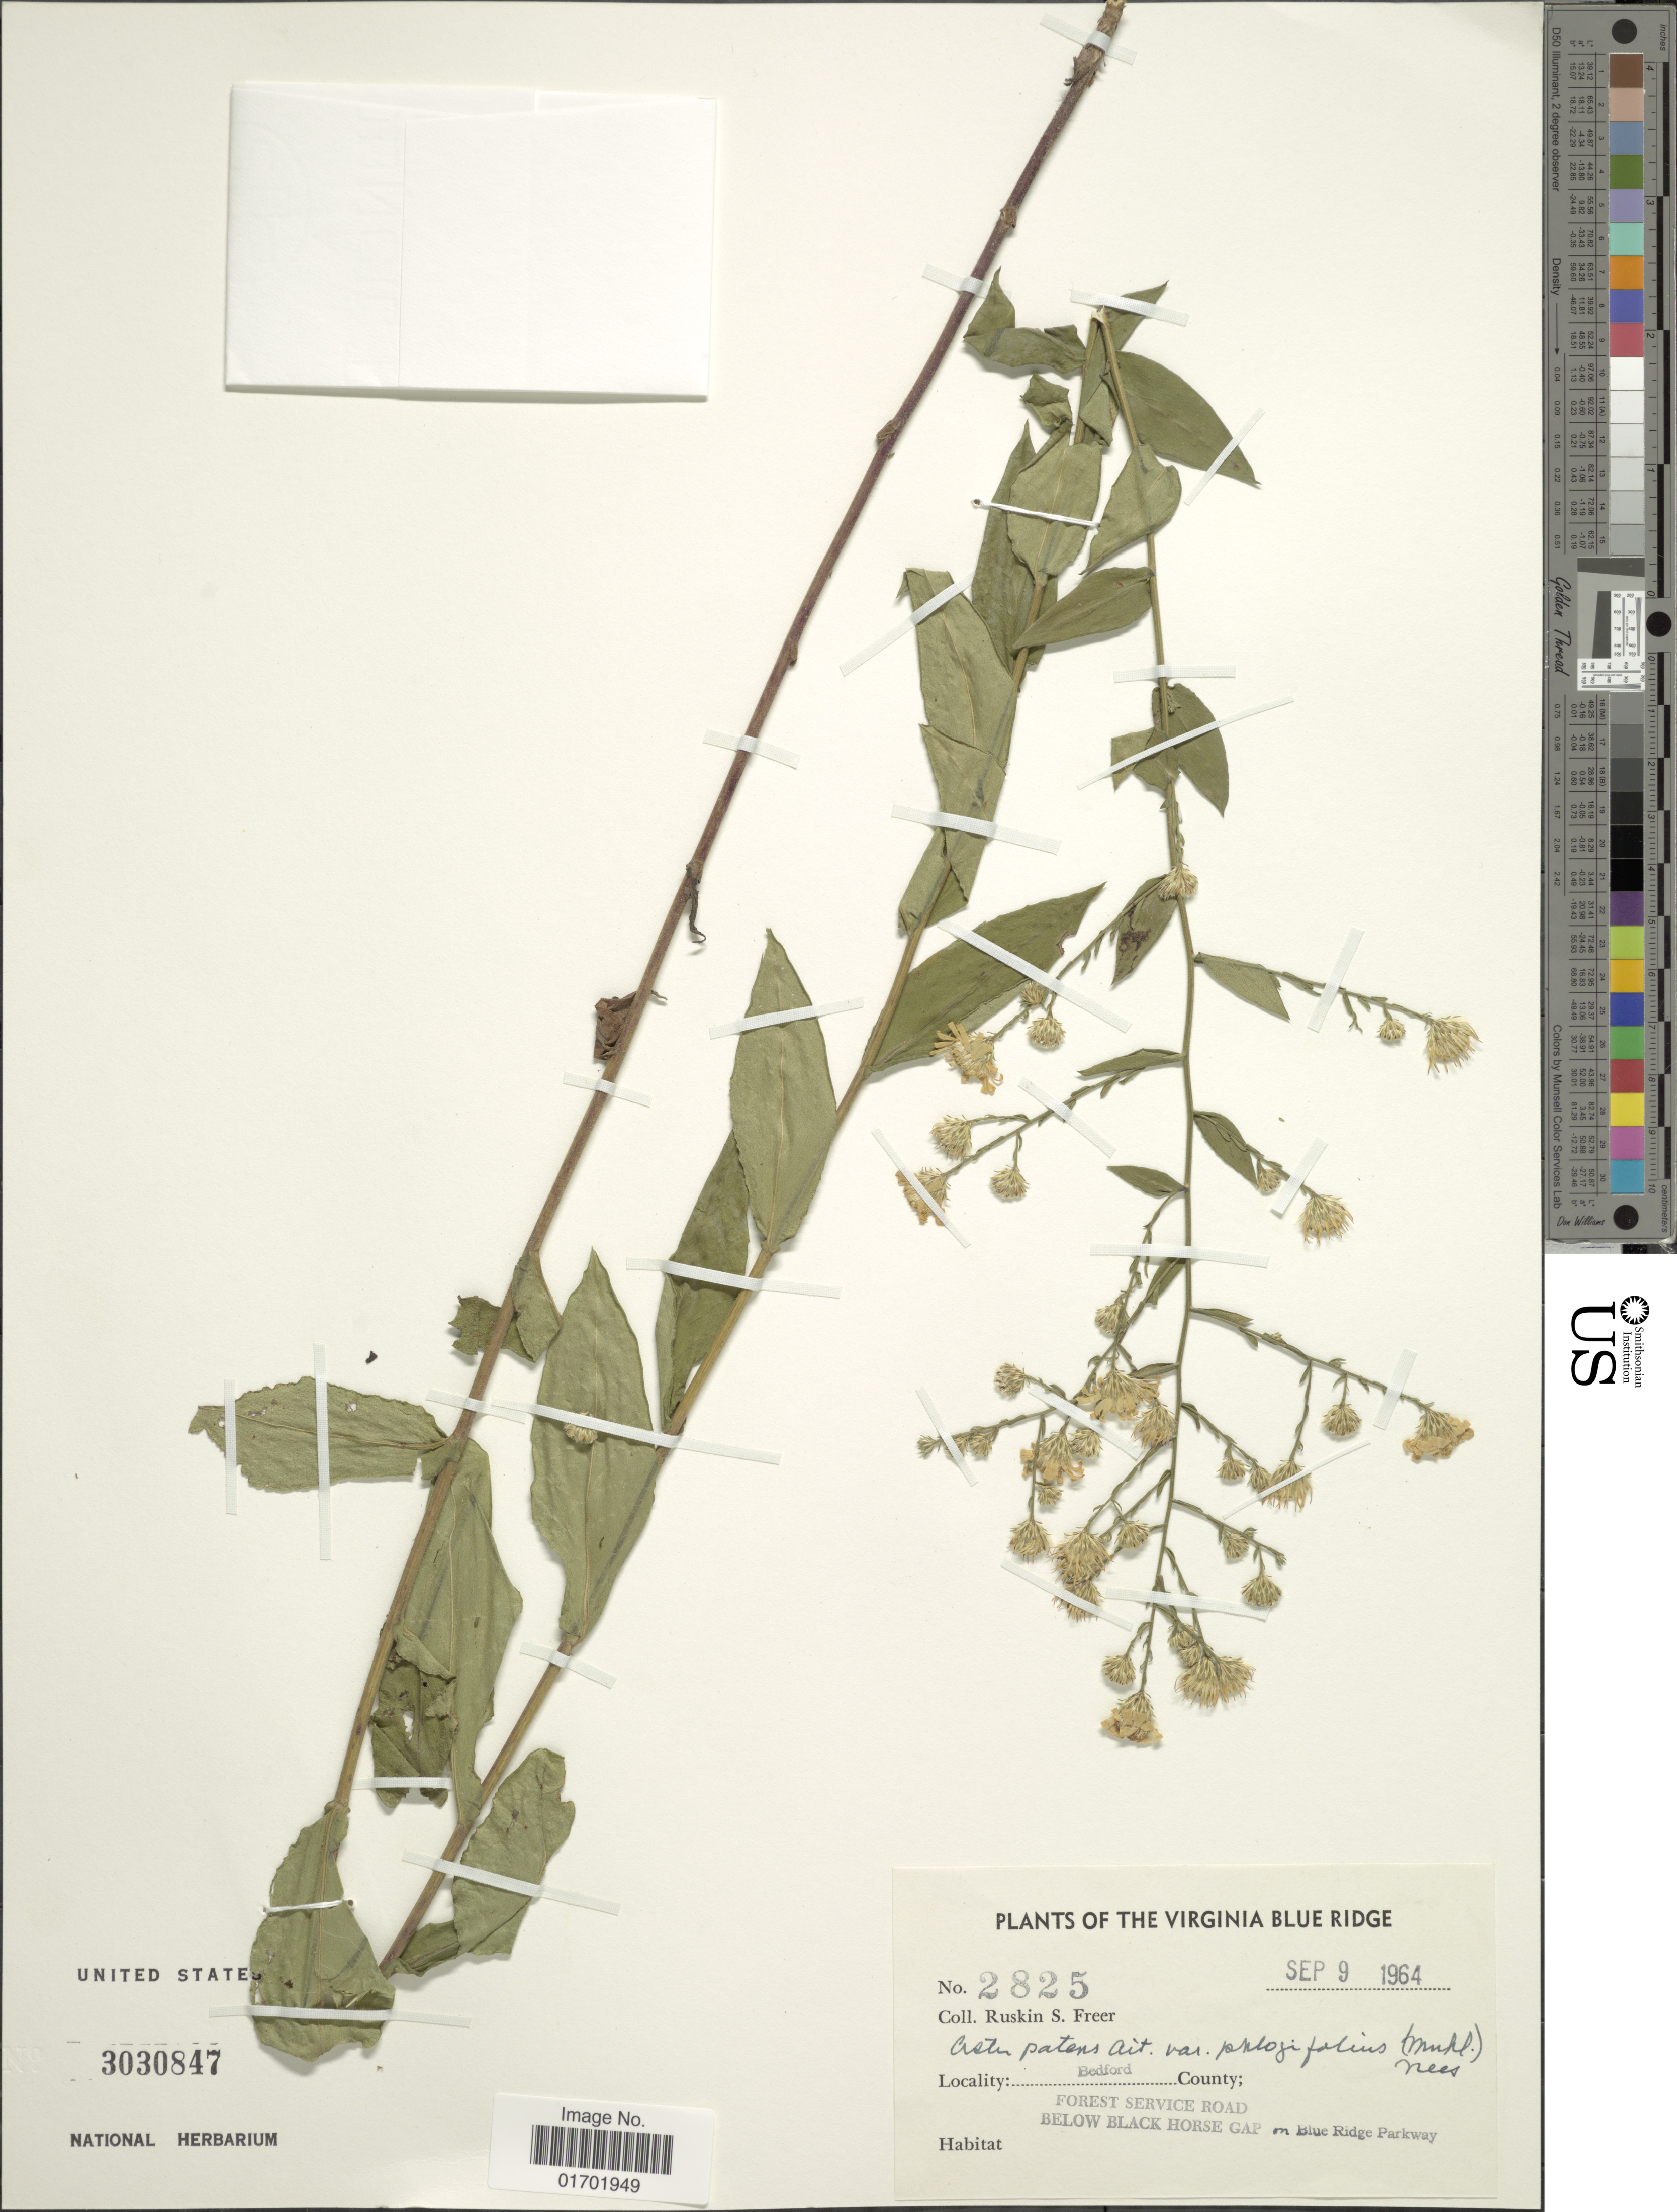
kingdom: Plantae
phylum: Tracheophyta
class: Magnoliopsida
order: Asterales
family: Asteraceae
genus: Symphyotrichum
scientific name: Symphyotrichum phlogifolium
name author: (Muhl. ex Willd.) G.L. Nesom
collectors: R. Freer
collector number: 2825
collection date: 1964-09-09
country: United States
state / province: Virginia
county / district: Bedford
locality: Virginia Blue Ridge, Bedford County, Forest Service Road, below Black Horse Gap on Blue Ridge Parkway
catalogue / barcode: US 3030847